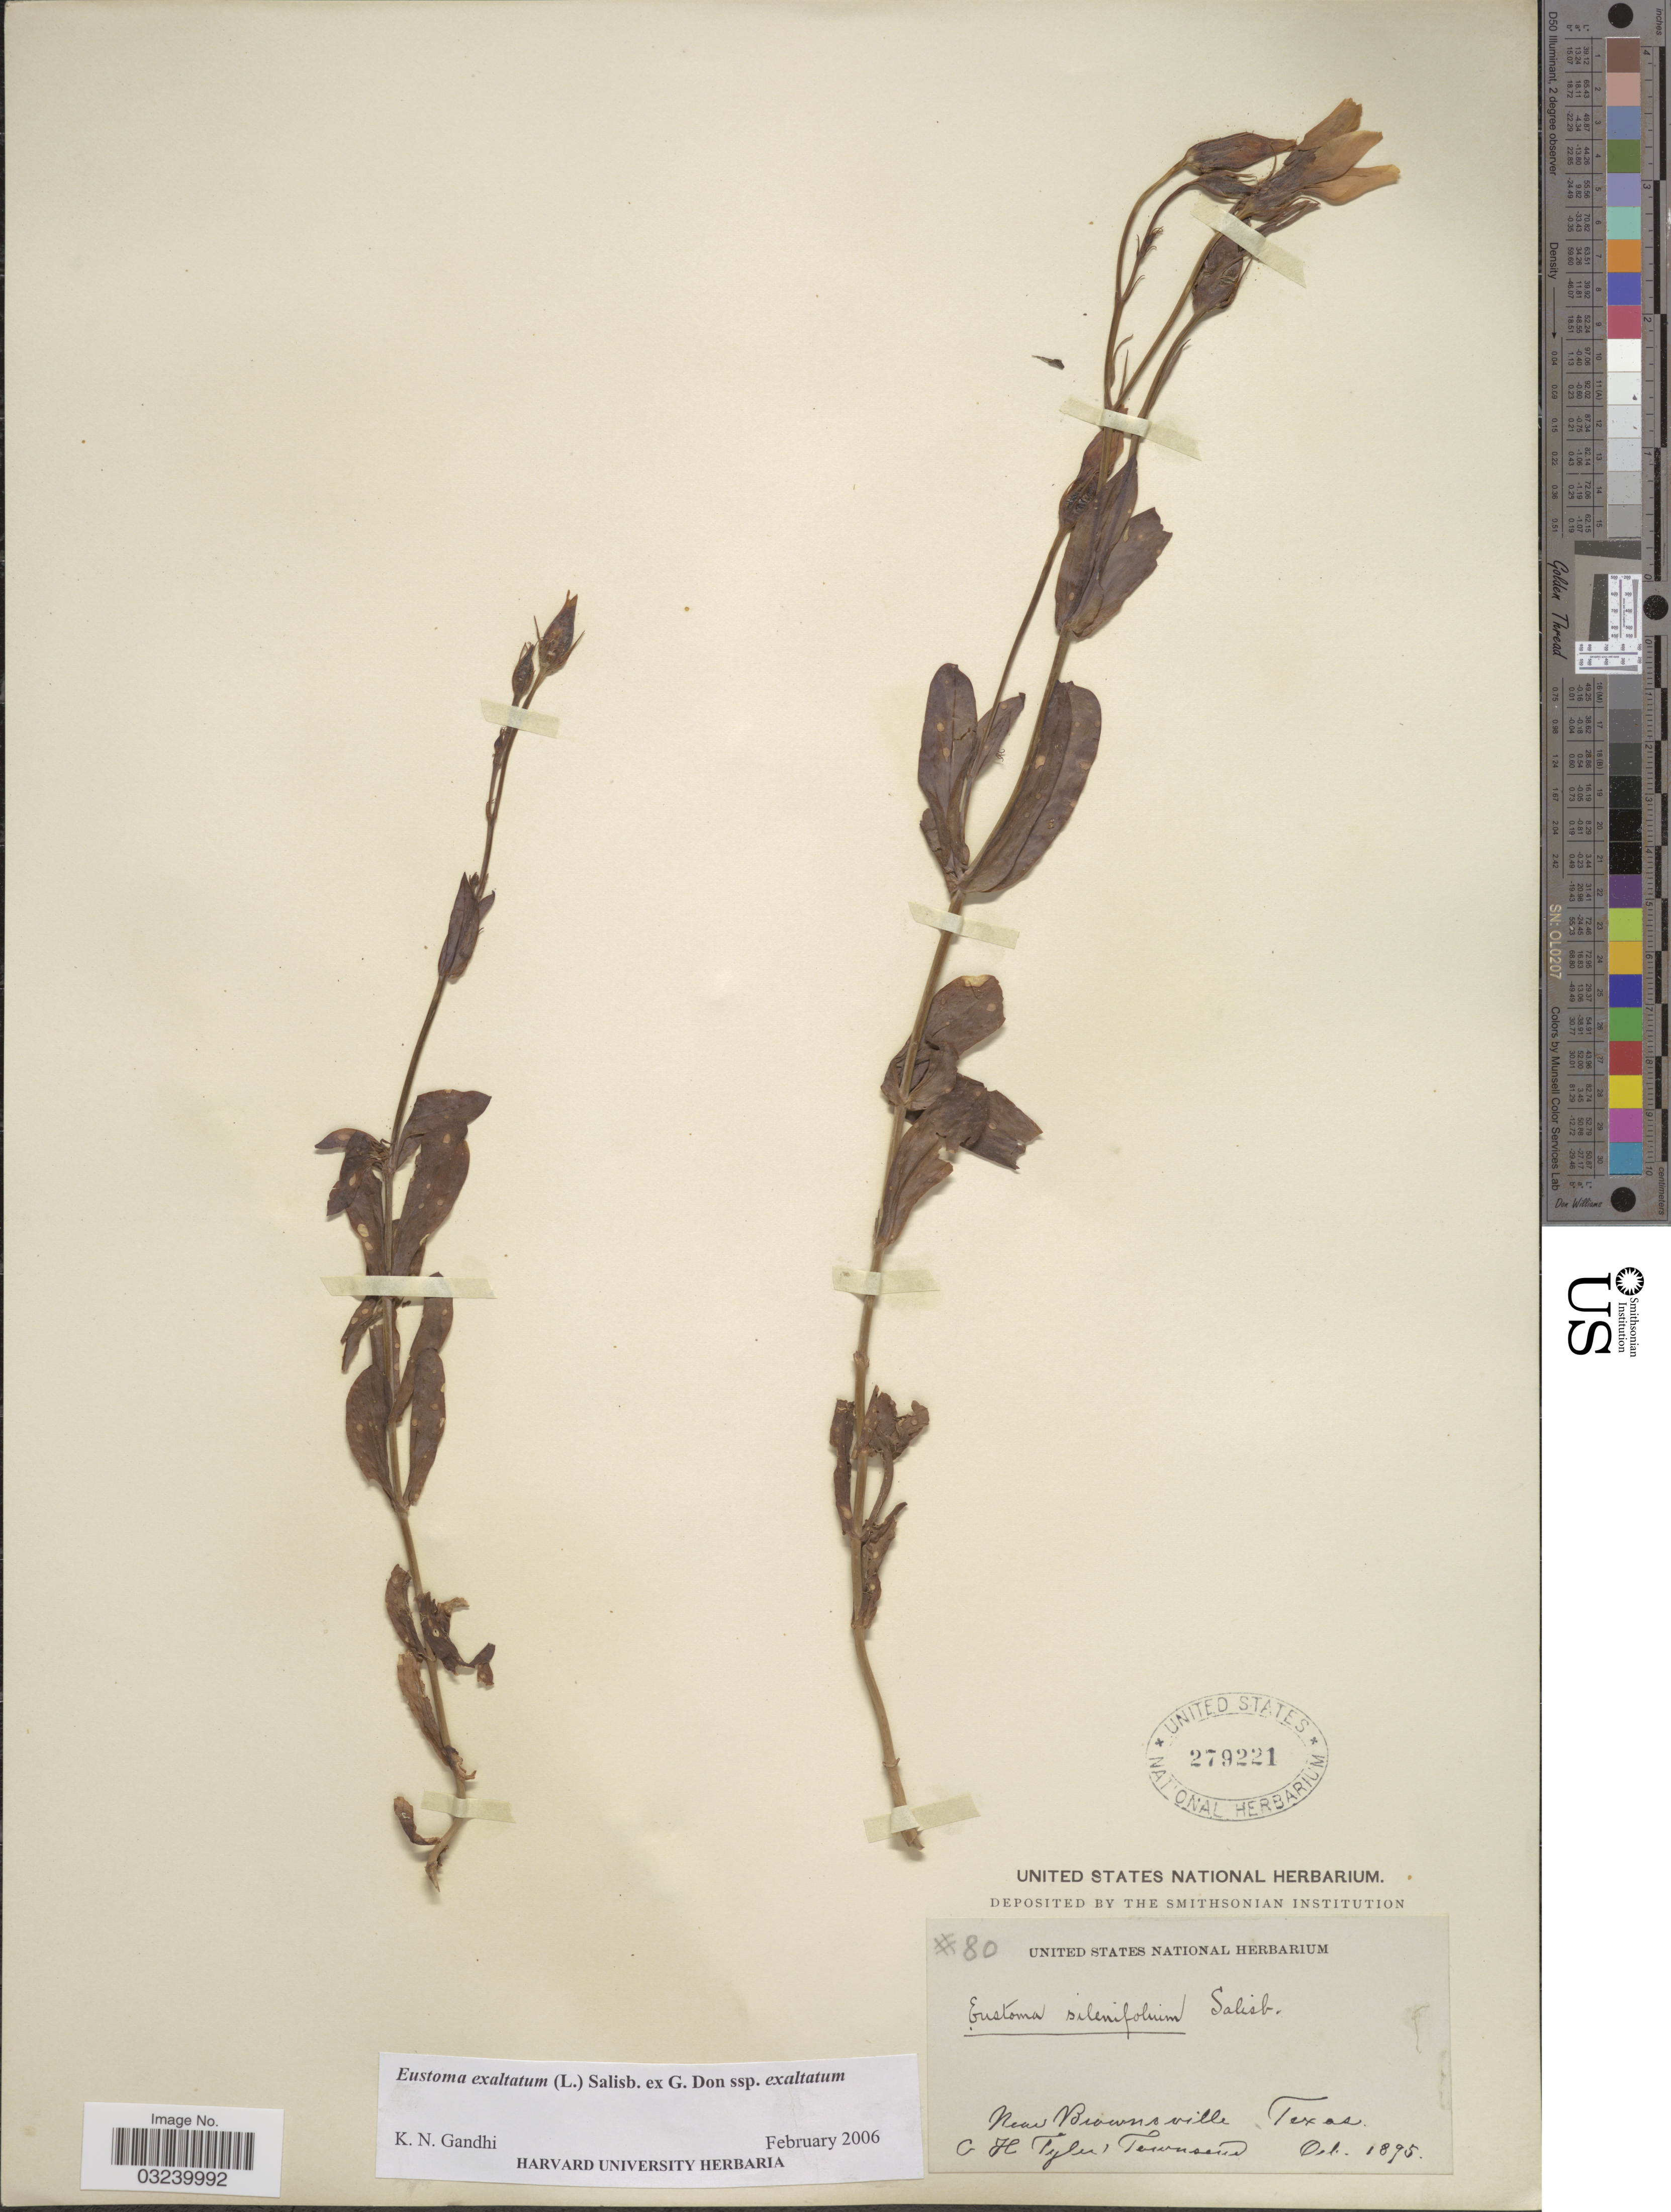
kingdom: Plantae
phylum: Tracheophyta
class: Magnoliopsida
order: Gentianales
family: Gentianaceae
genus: Eustoma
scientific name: Eustoma exaltatum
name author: (L.) Salisb. ex Don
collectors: C. H. T. Townsend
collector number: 80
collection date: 1895-10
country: United States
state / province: Texas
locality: Near Brownsville, Texas.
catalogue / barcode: US 279221